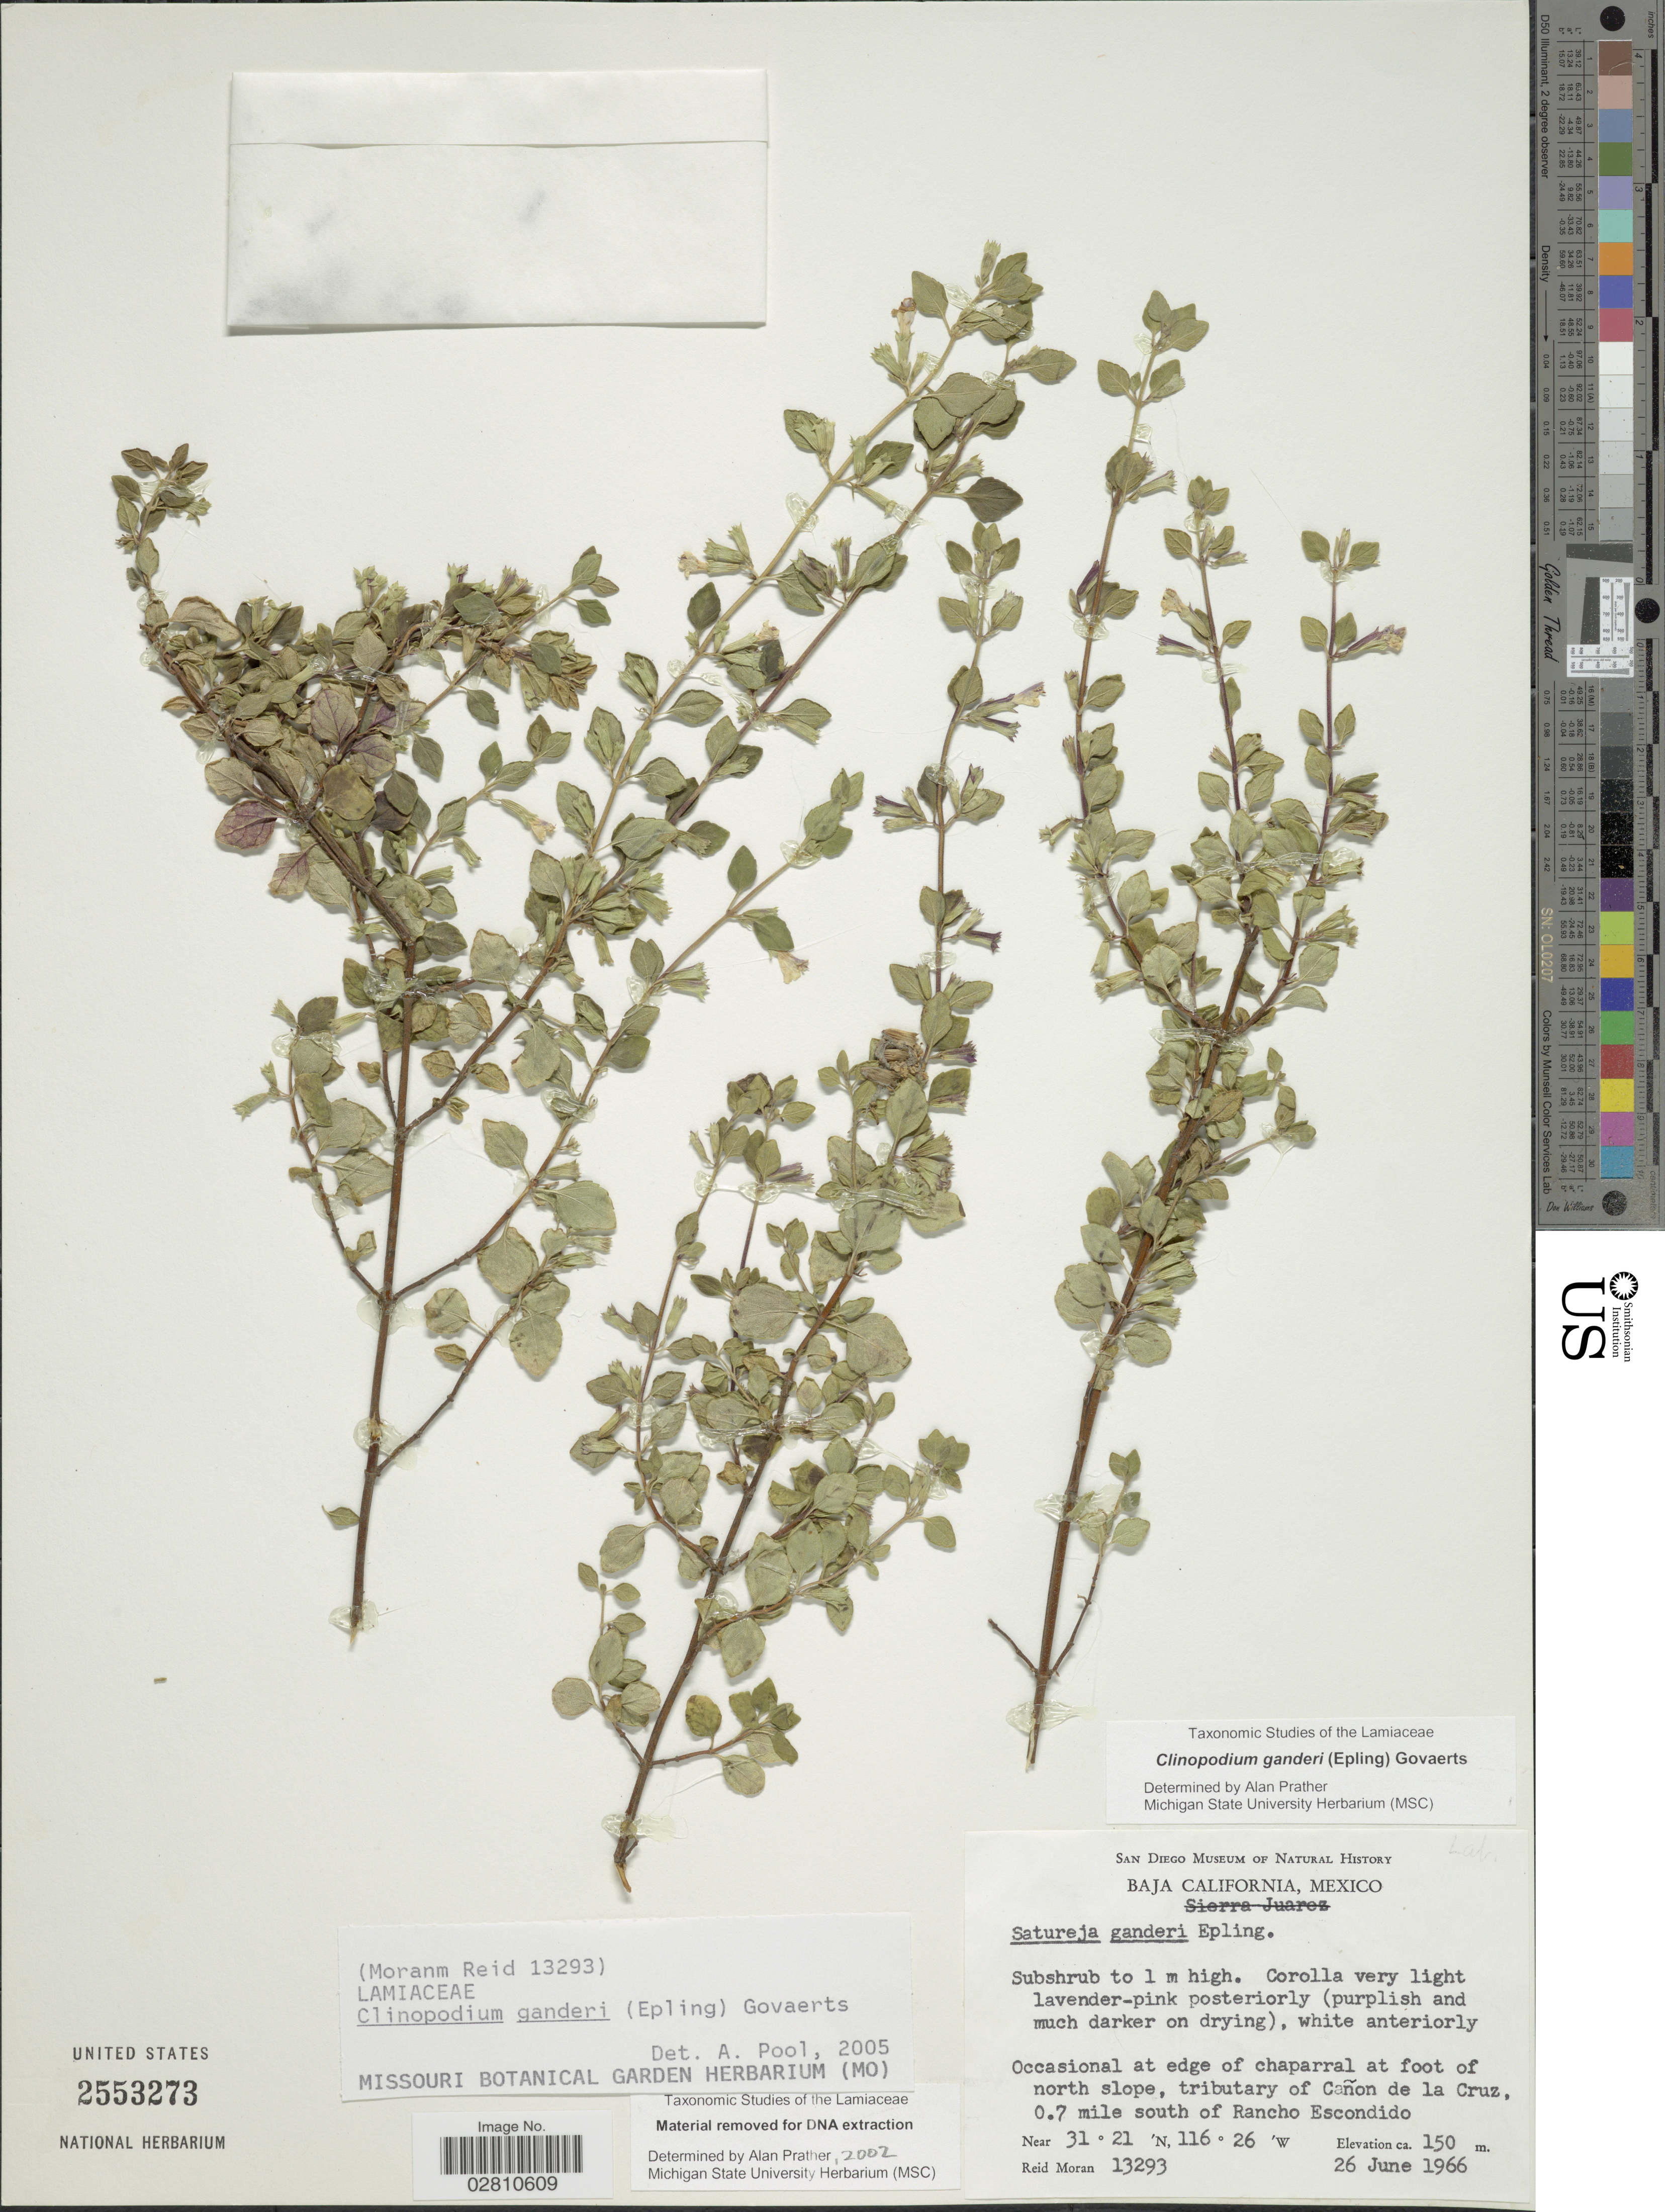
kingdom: Plantae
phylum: Tracheophyta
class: Magnoliopsida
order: Lamiales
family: Lamiaceae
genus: Clinopodium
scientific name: Clinopodium ganderi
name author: (Epling) Govaerts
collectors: R. V. Moran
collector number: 13293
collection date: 1966-06-26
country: Mexico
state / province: Baja California Norte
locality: At edge of chaparral at foot of north slope, tributary of Cañon de la Cruz, 0.7 mile south of Rancho Escondido.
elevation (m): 150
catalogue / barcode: US 2553273